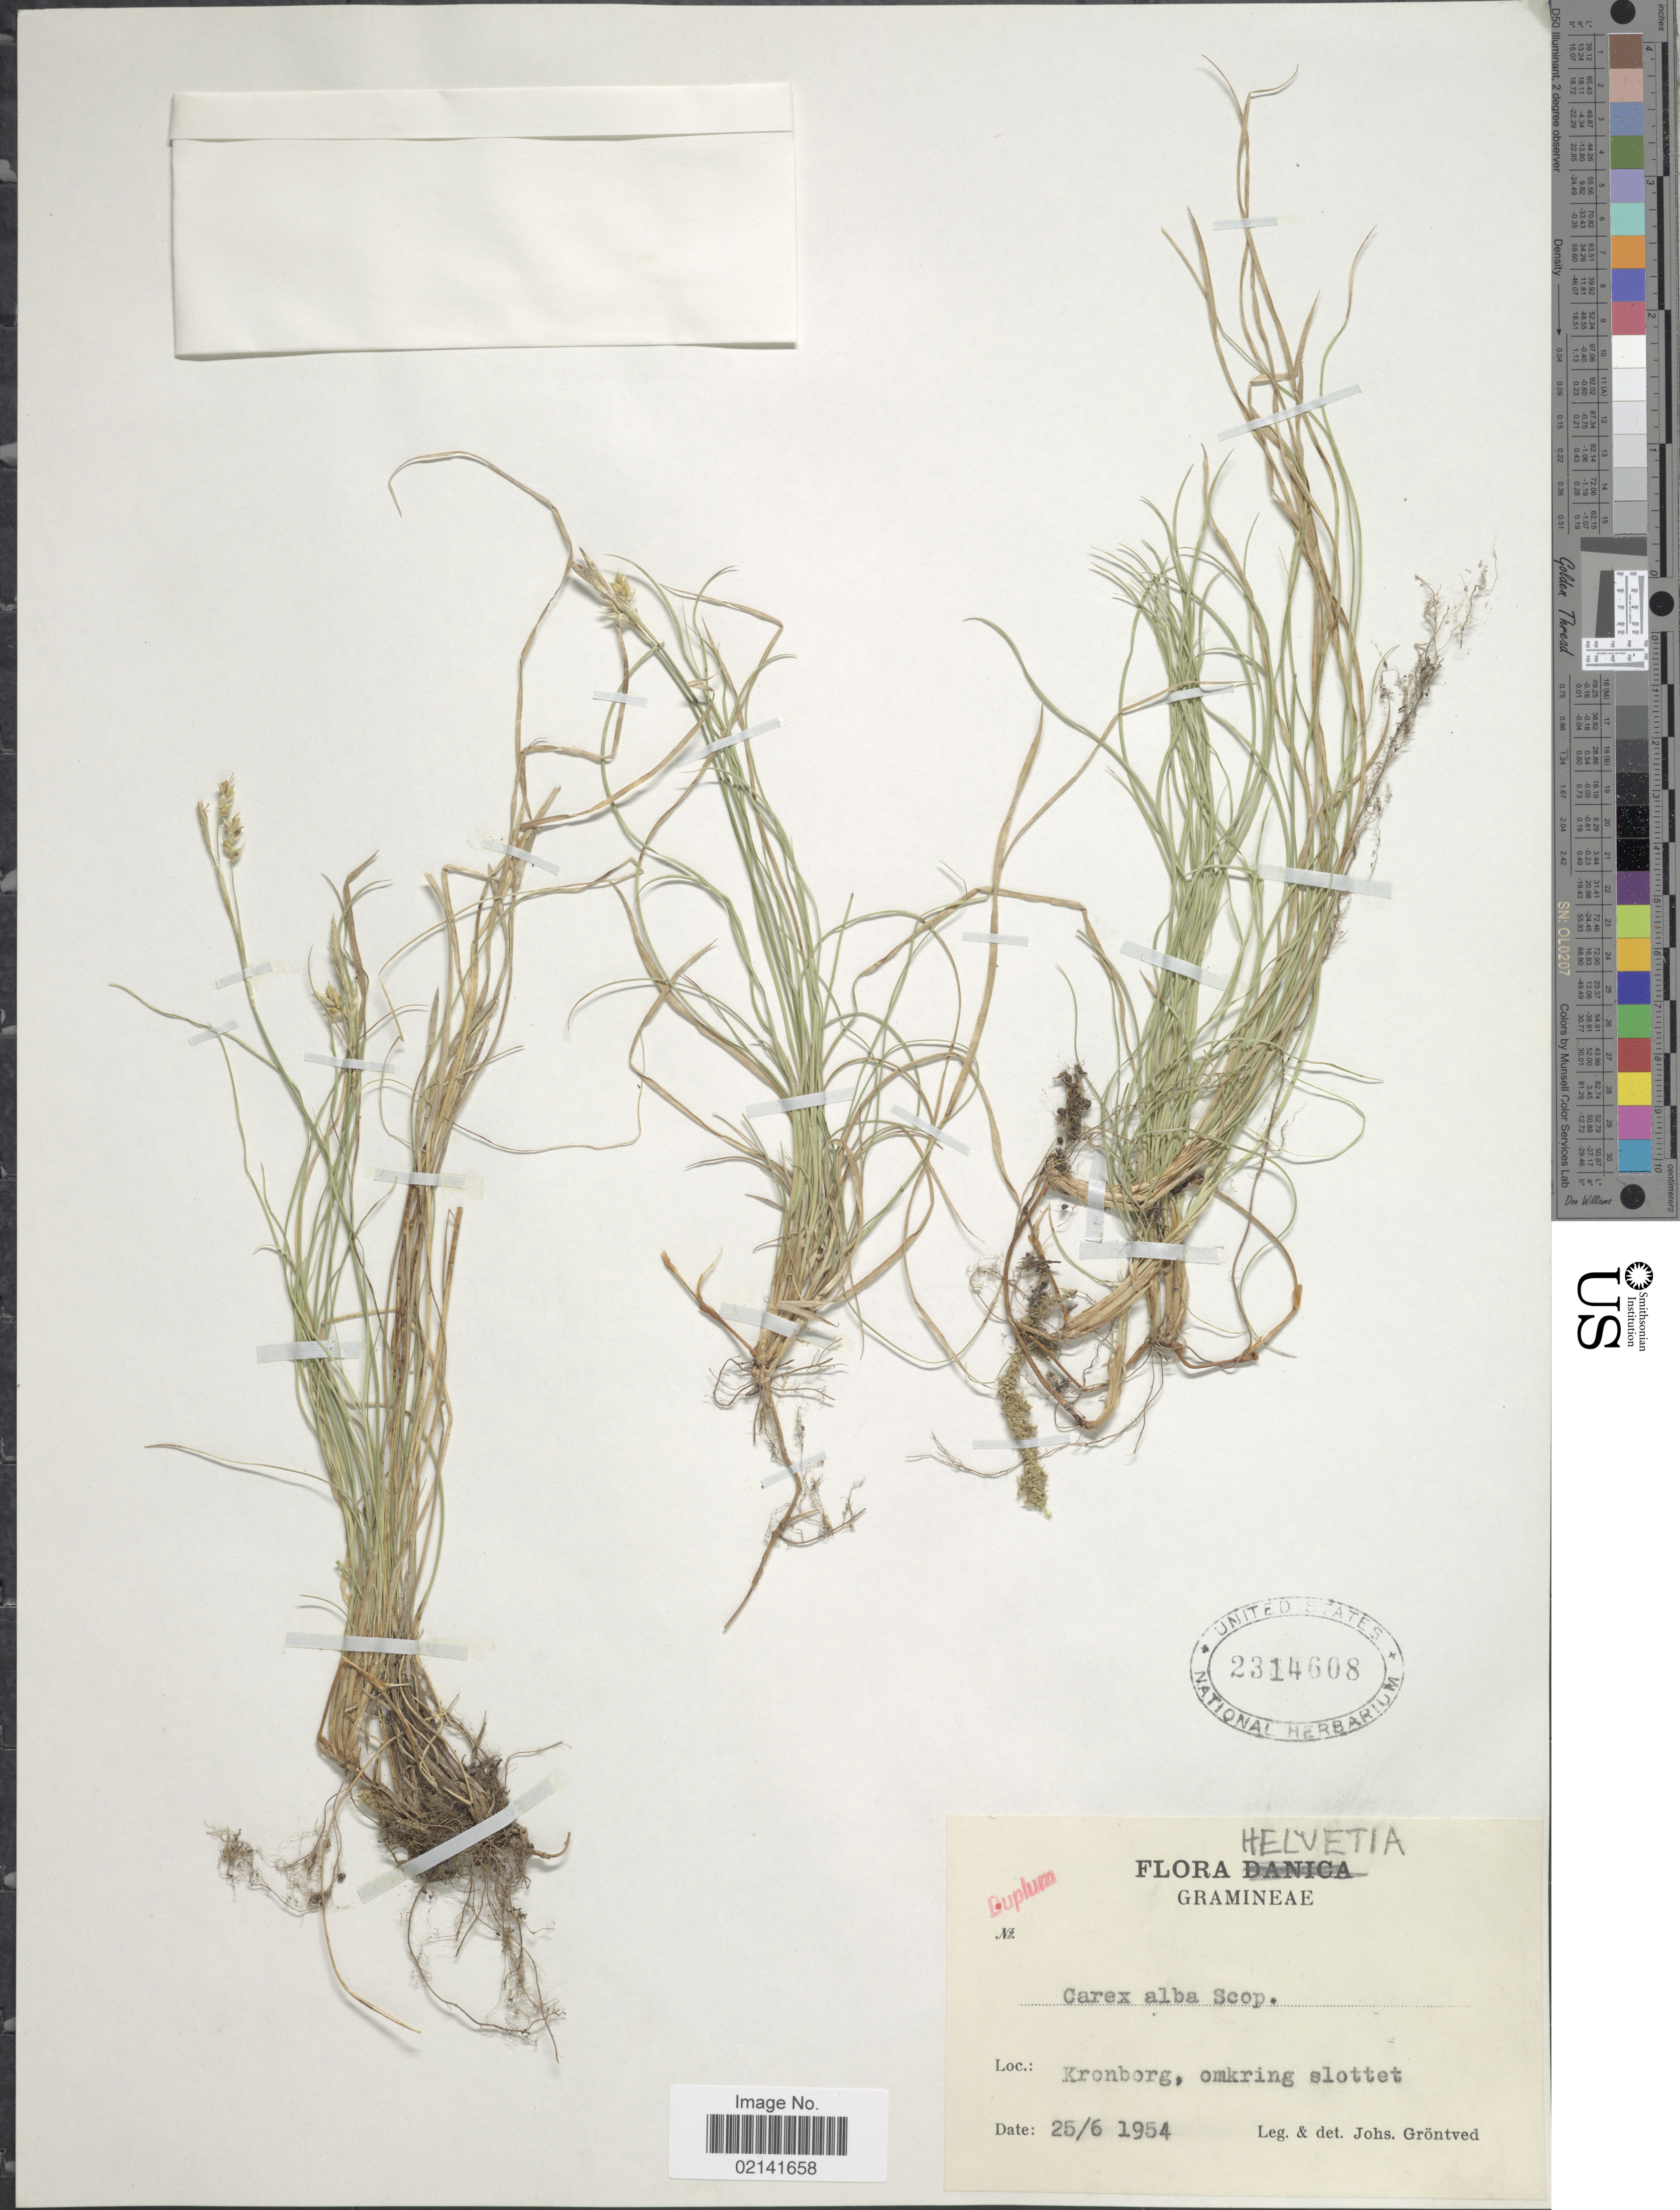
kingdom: Plantae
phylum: Tracheophyta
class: Liliopsida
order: Poales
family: Cyperaceae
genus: Carex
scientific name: Carex alba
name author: Scop.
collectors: J. Gröntved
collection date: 1954-06-25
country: Switzerland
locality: Helvetia, Gramineae, Kronborg, omkring slottet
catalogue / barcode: US 2314608